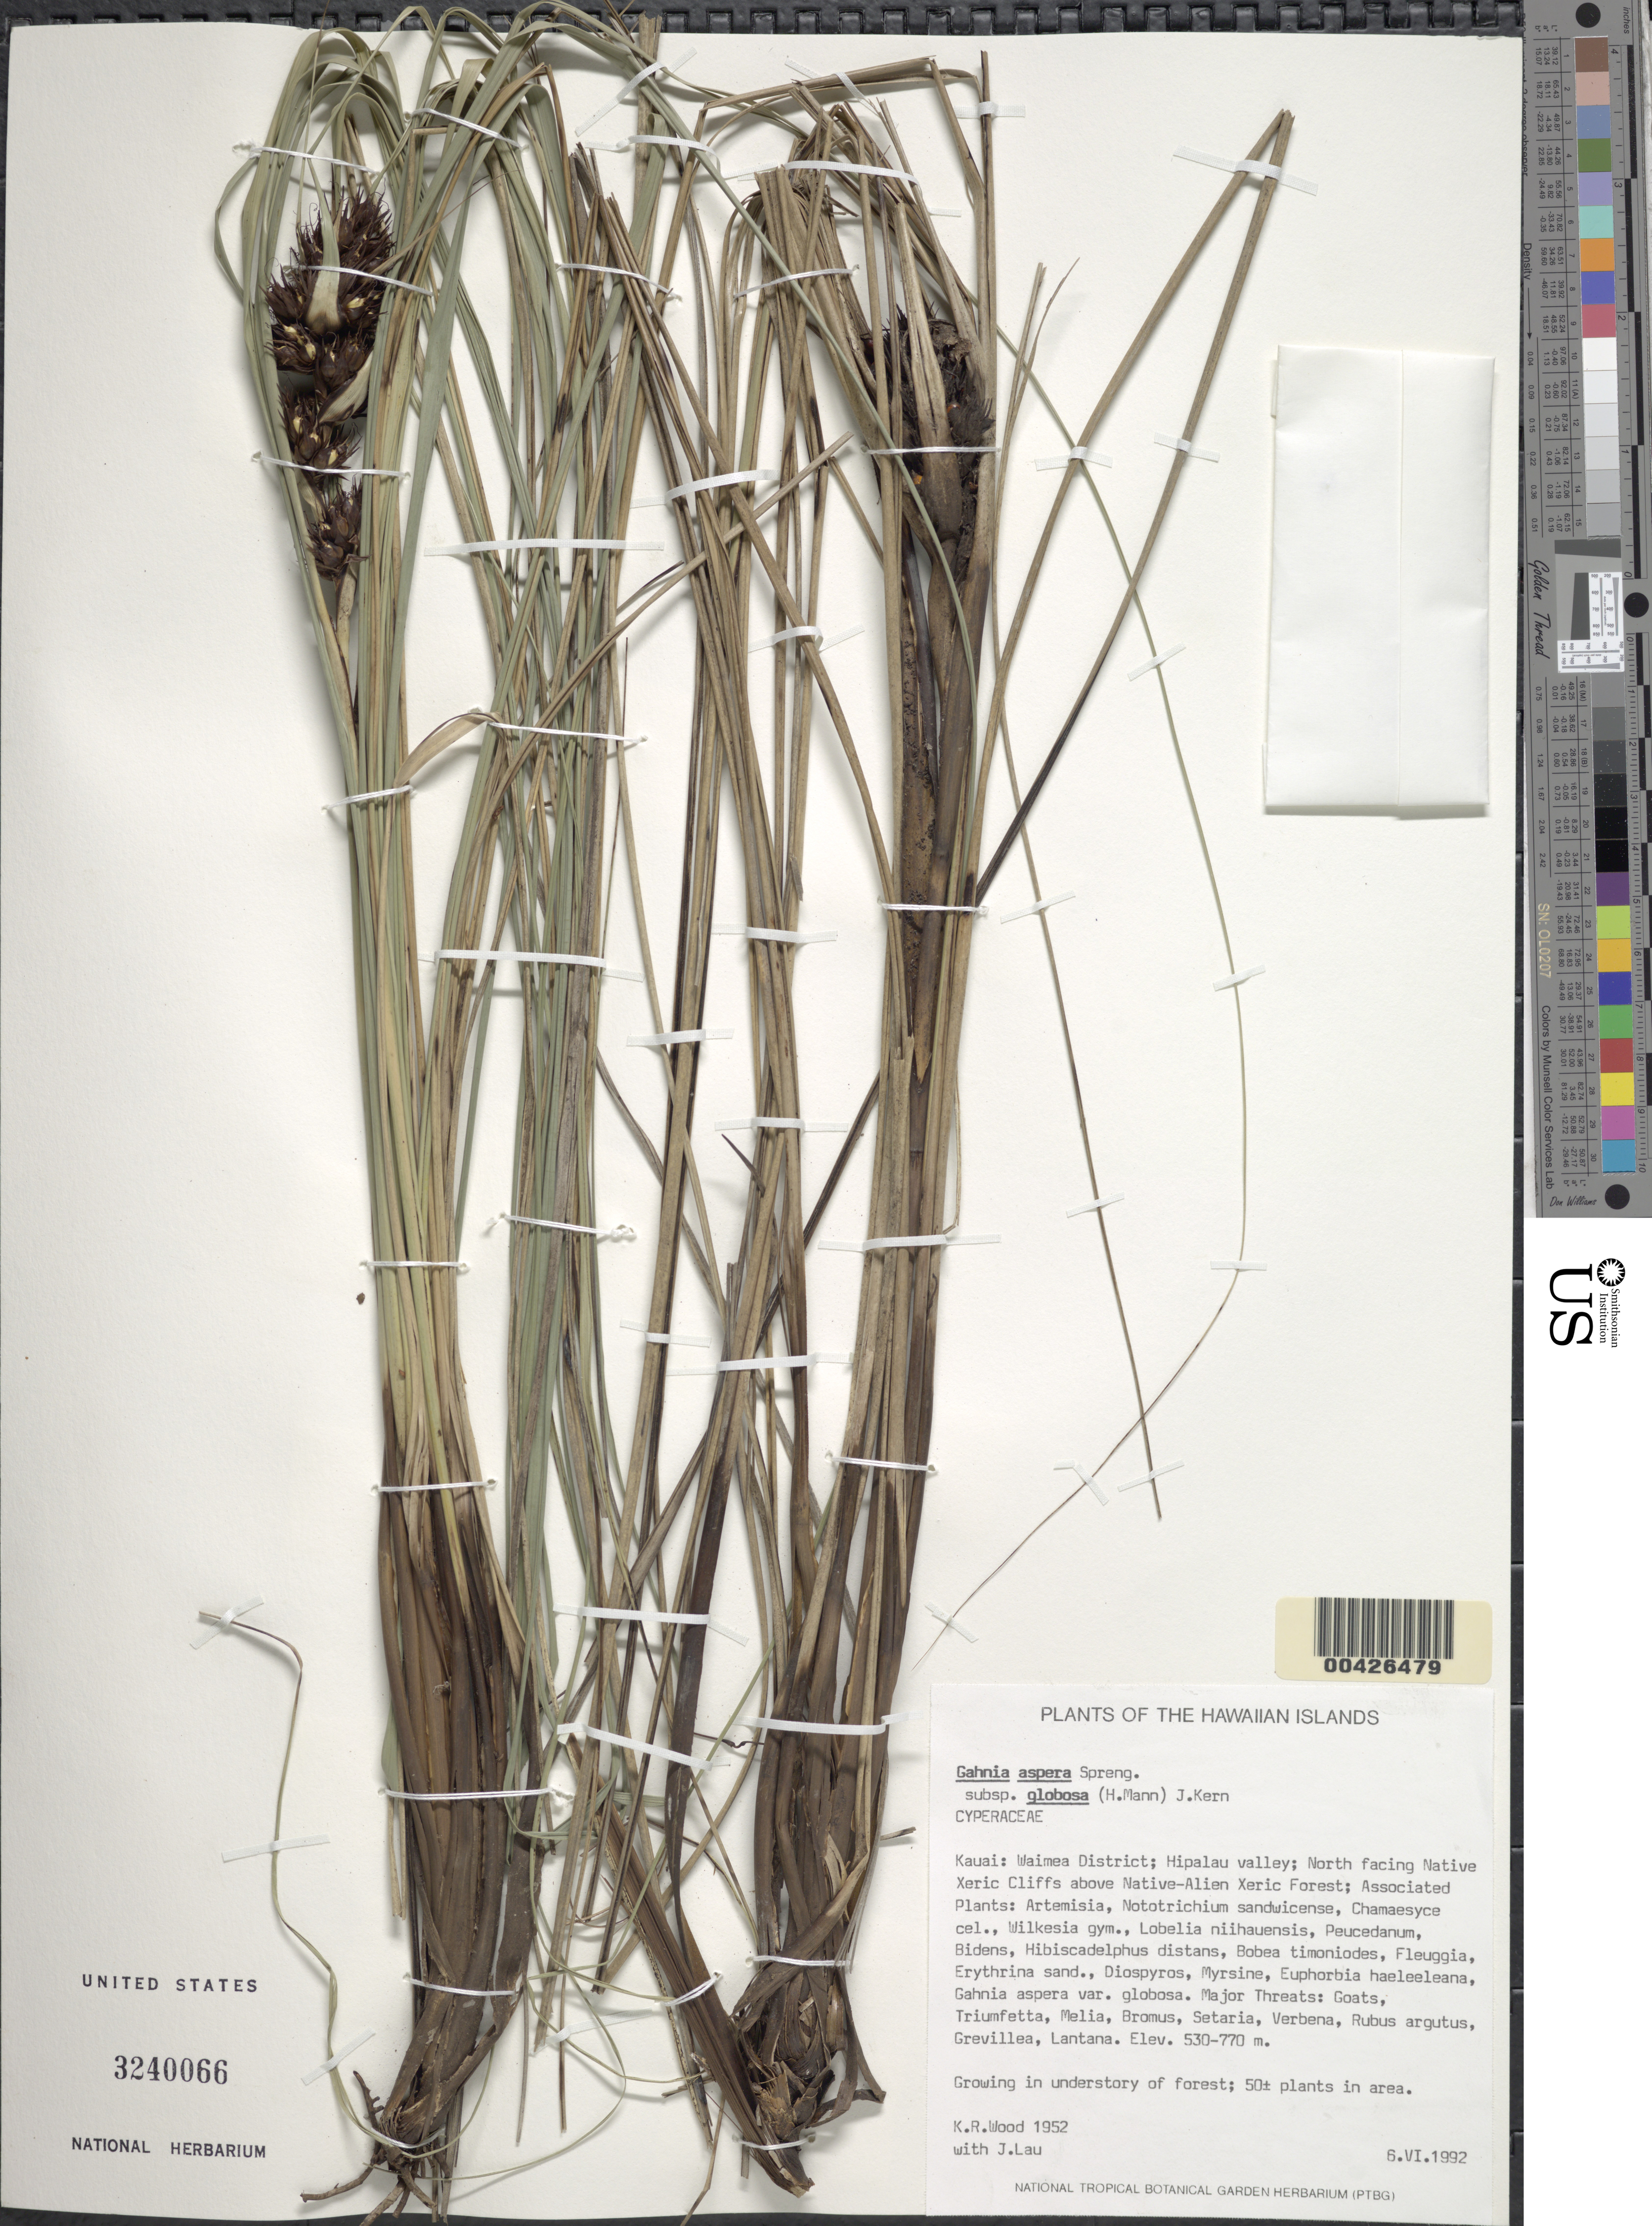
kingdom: Plantae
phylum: Tracheophyta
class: Liliopsida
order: Poales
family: Cyperaceae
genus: Gahnia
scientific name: Gahnia aspera subsp. globosa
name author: (H. Mann) J. Kern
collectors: K. R. Wood & J. Lau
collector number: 1952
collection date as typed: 6 Jun 1992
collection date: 1992-06-06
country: United States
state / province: Hawaii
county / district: Kauai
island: Kaua'i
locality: Kauai: Waimea Dist.; Hipalau valley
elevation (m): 530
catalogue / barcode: US 3240066